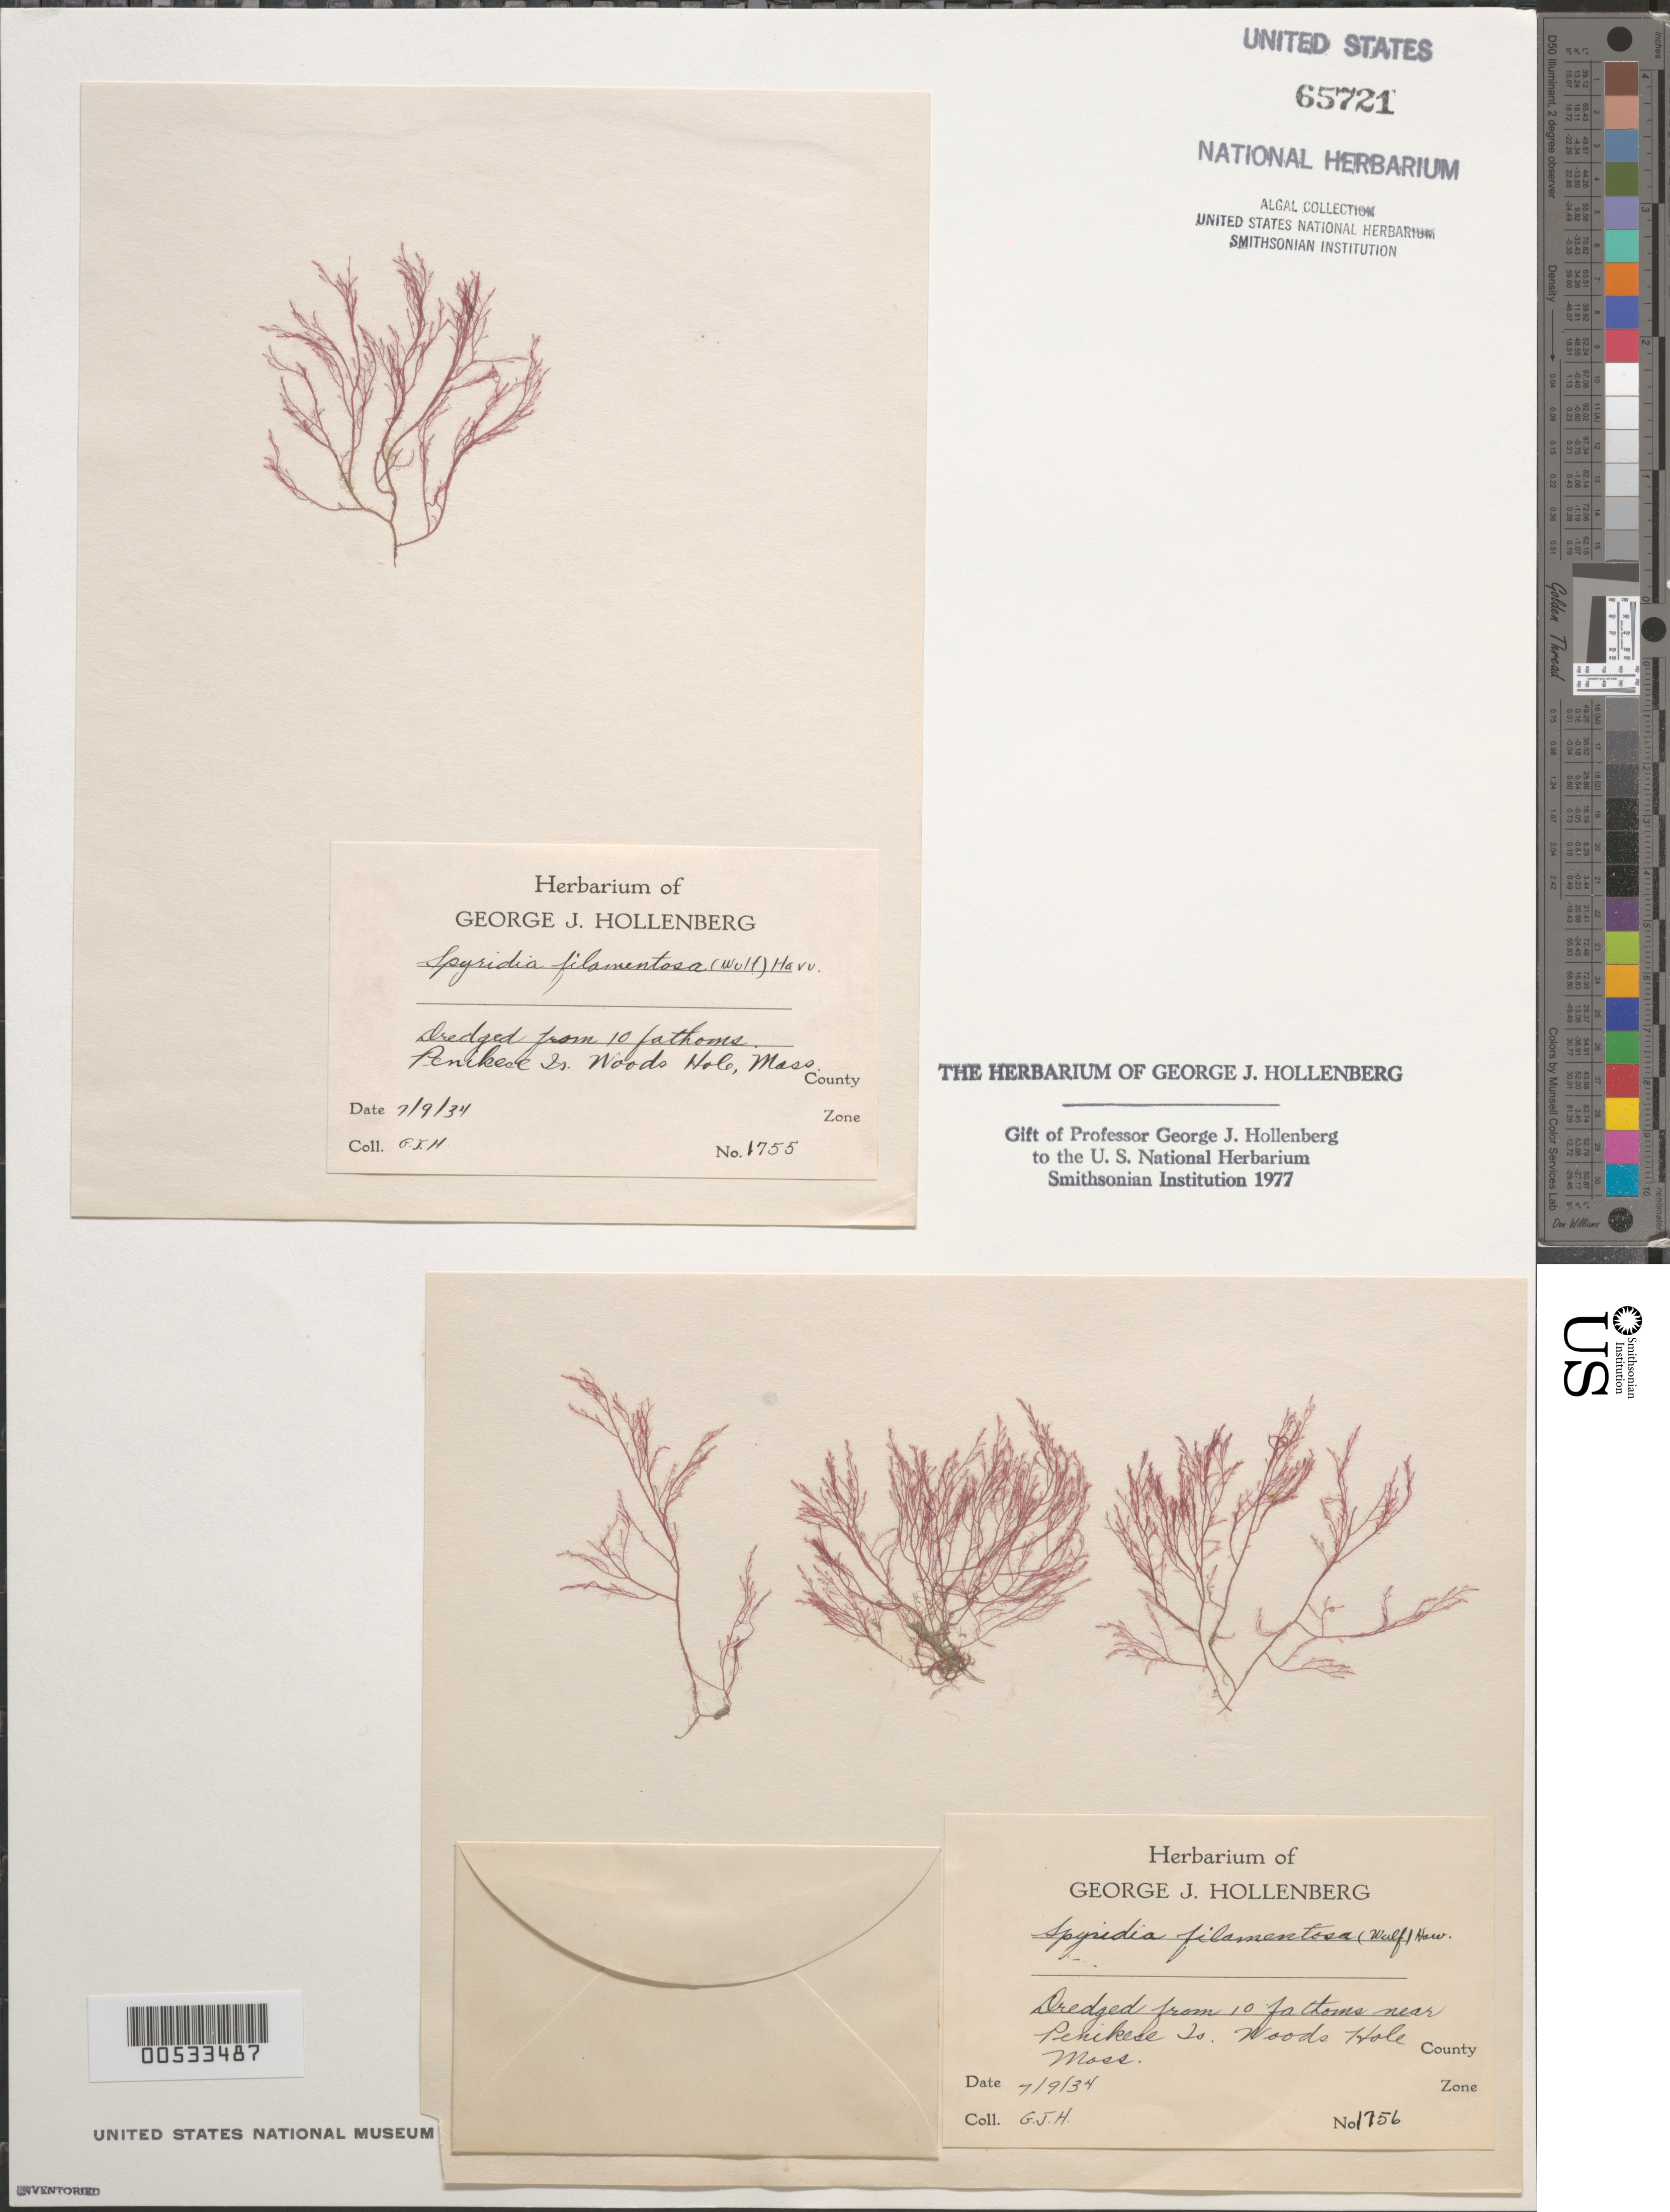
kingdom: Plantae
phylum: Rhodophyta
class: Florideophyceae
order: Ceramiales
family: Spyridiaceae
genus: Spyridia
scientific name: Spyridia filamentosa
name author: (Wulfen) Harv.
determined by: Hollenberg, George J.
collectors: G. Hollenberg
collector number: GJH 1755 & GJH 1756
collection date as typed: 09 Jul 1934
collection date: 1934-07-09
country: United States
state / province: Massachusetts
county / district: Dukes County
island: Elizabeth Islands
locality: Near Penikese Island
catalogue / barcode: US 65721